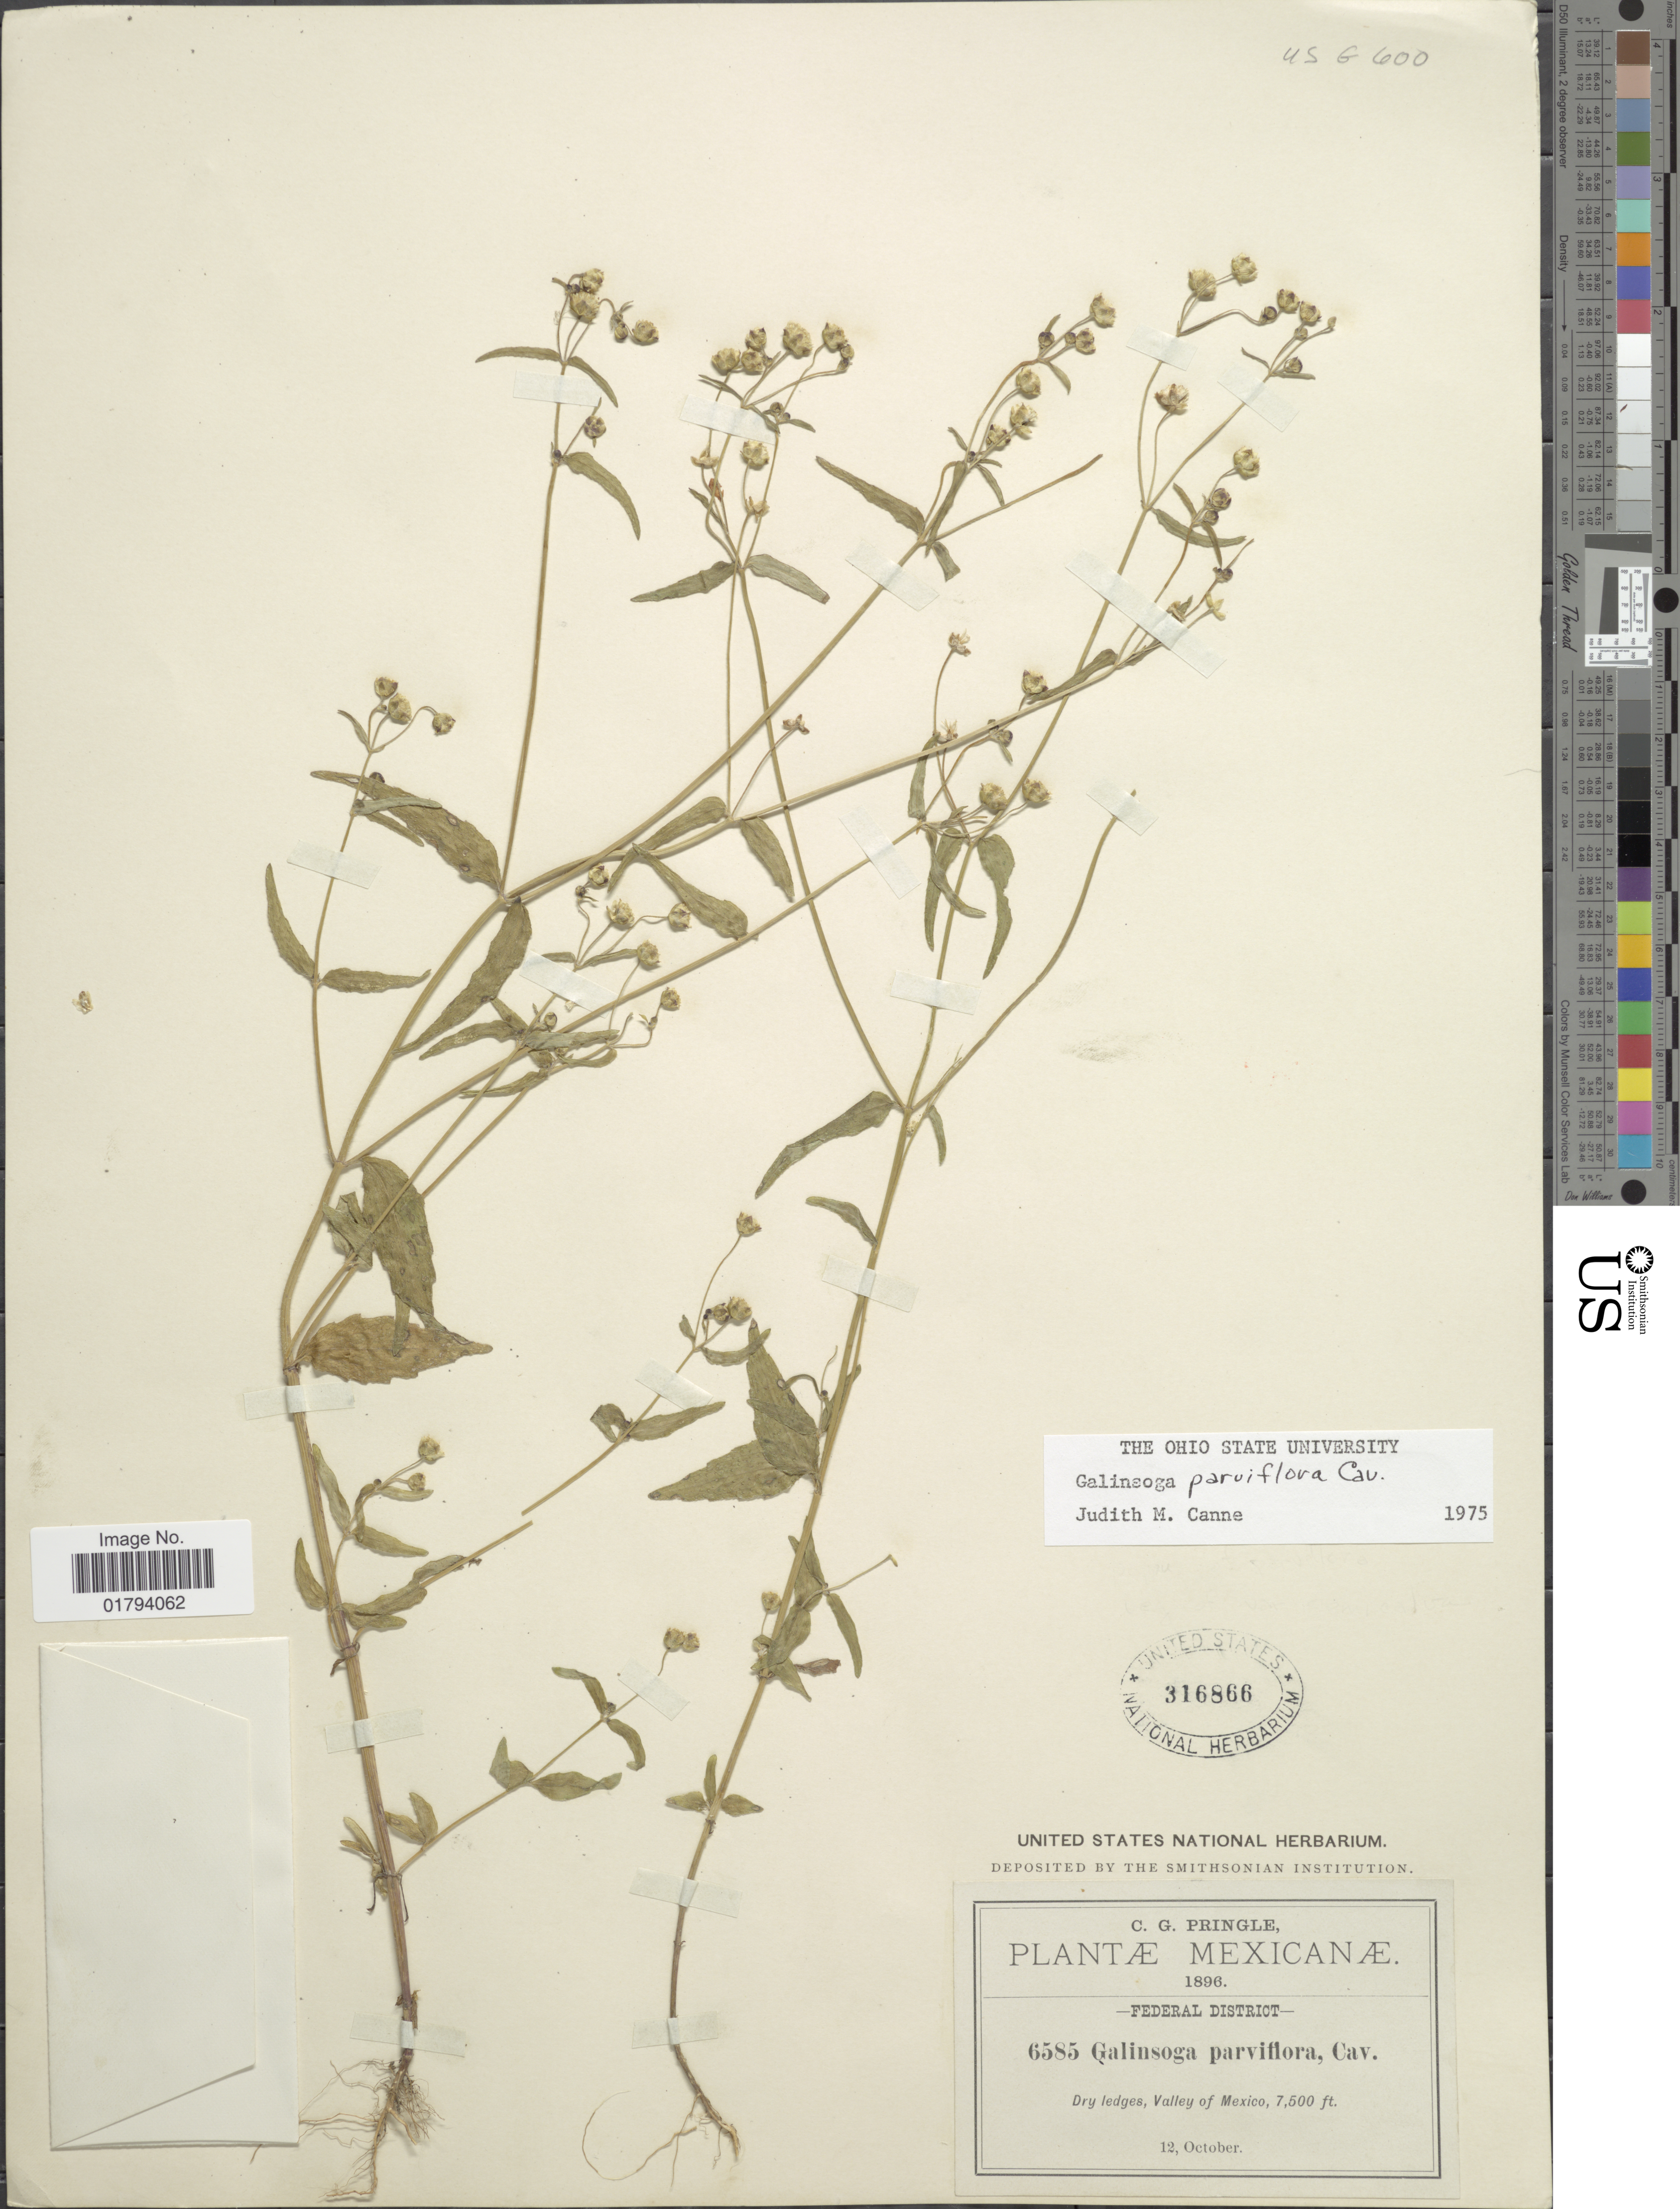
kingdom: Plantae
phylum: Tracheophyta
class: Magnoliopsida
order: Asterales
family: Asteraceae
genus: Galinsoga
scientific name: Galinsoga parviflora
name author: Cav.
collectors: C. G. Pringle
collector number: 6585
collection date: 1896-10-12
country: Mexico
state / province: Distrito Federal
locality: Dry ledges, Valley of Mexico.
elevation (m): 2286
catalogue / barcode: US 316866